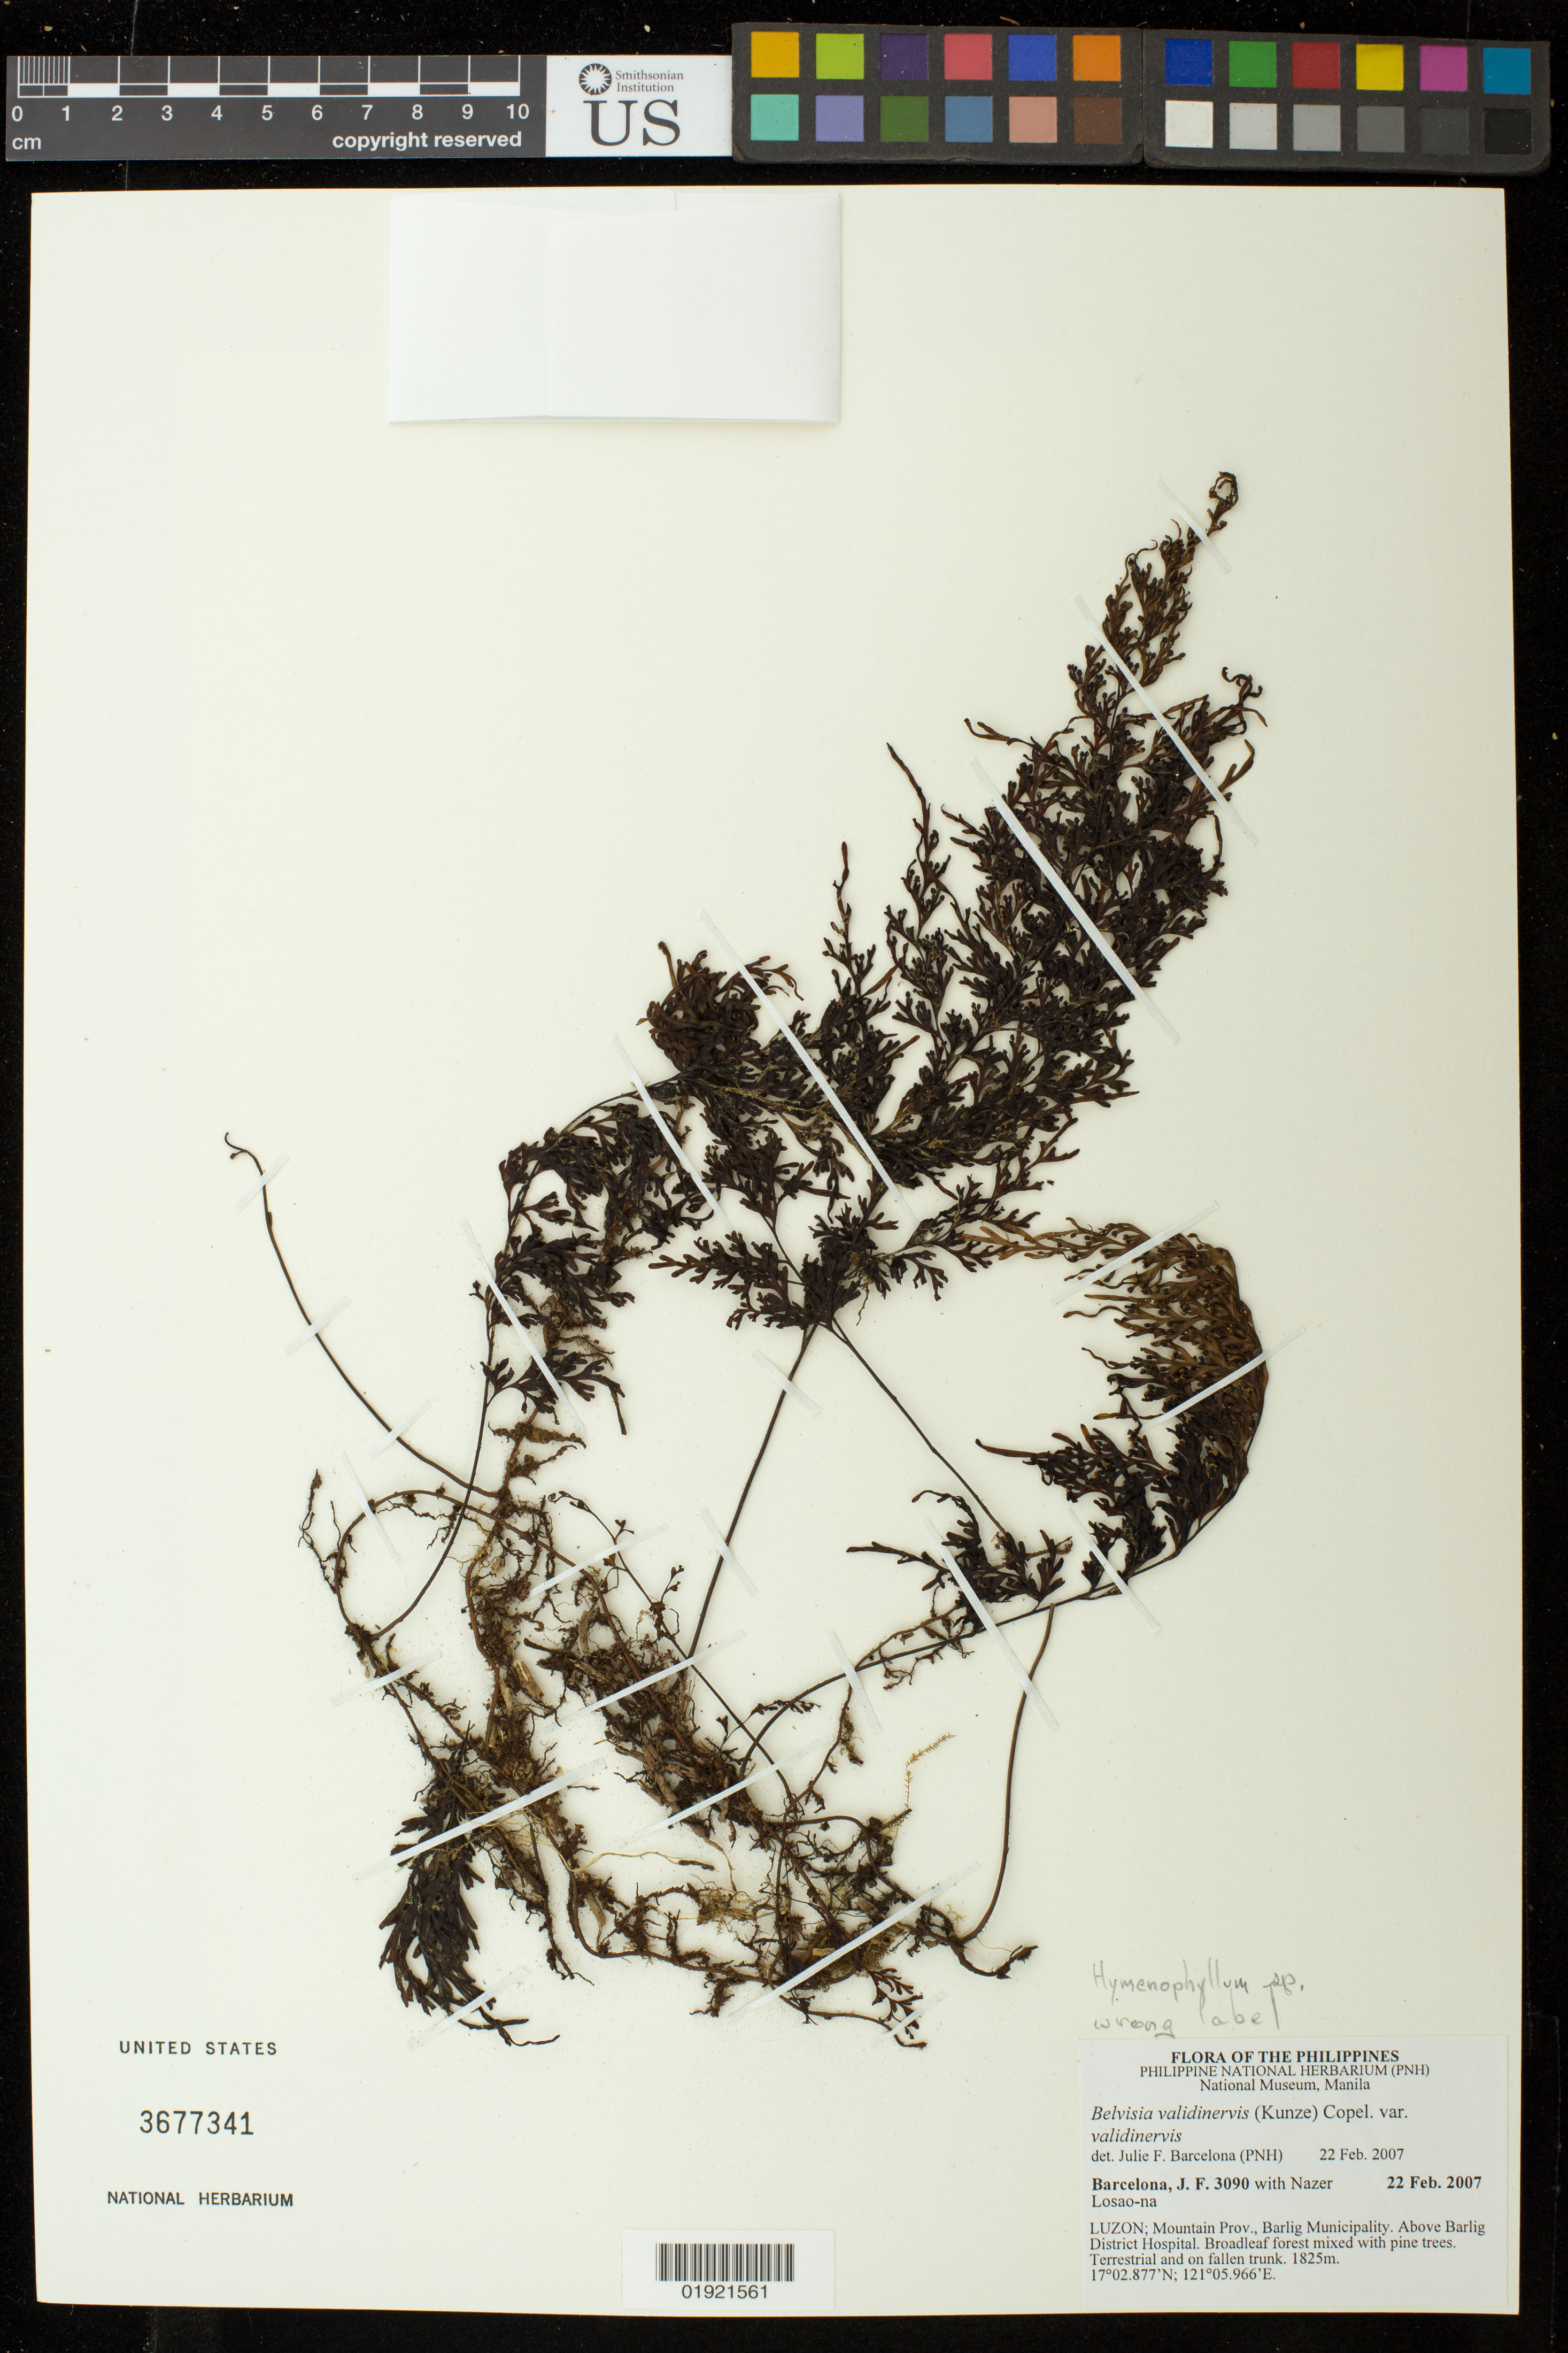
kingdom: Plantae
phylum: Tracheophyta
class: Polypodiopsida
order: Hymenophyllales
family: Hymenophyllaceae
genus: Hymenophyllum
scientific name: Hymenophyllum sp.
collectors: J. F. Barcelona & N. Losao-na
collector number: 3090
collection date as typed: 22 Feb. 2007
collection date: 2007-02-22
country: Philippines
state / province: Cordillera (Administrative Region)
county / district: Mountain province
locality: Luzon; Mountain Prov., Barlig Municipality. Above Barlig District Hospital.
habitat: Broadleaf forest mixed with pine trees. Terrestrial and on fallen trunk.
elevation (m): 1825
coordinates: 17 02.877 N, 121 05.966 E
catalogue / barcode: US 3677341